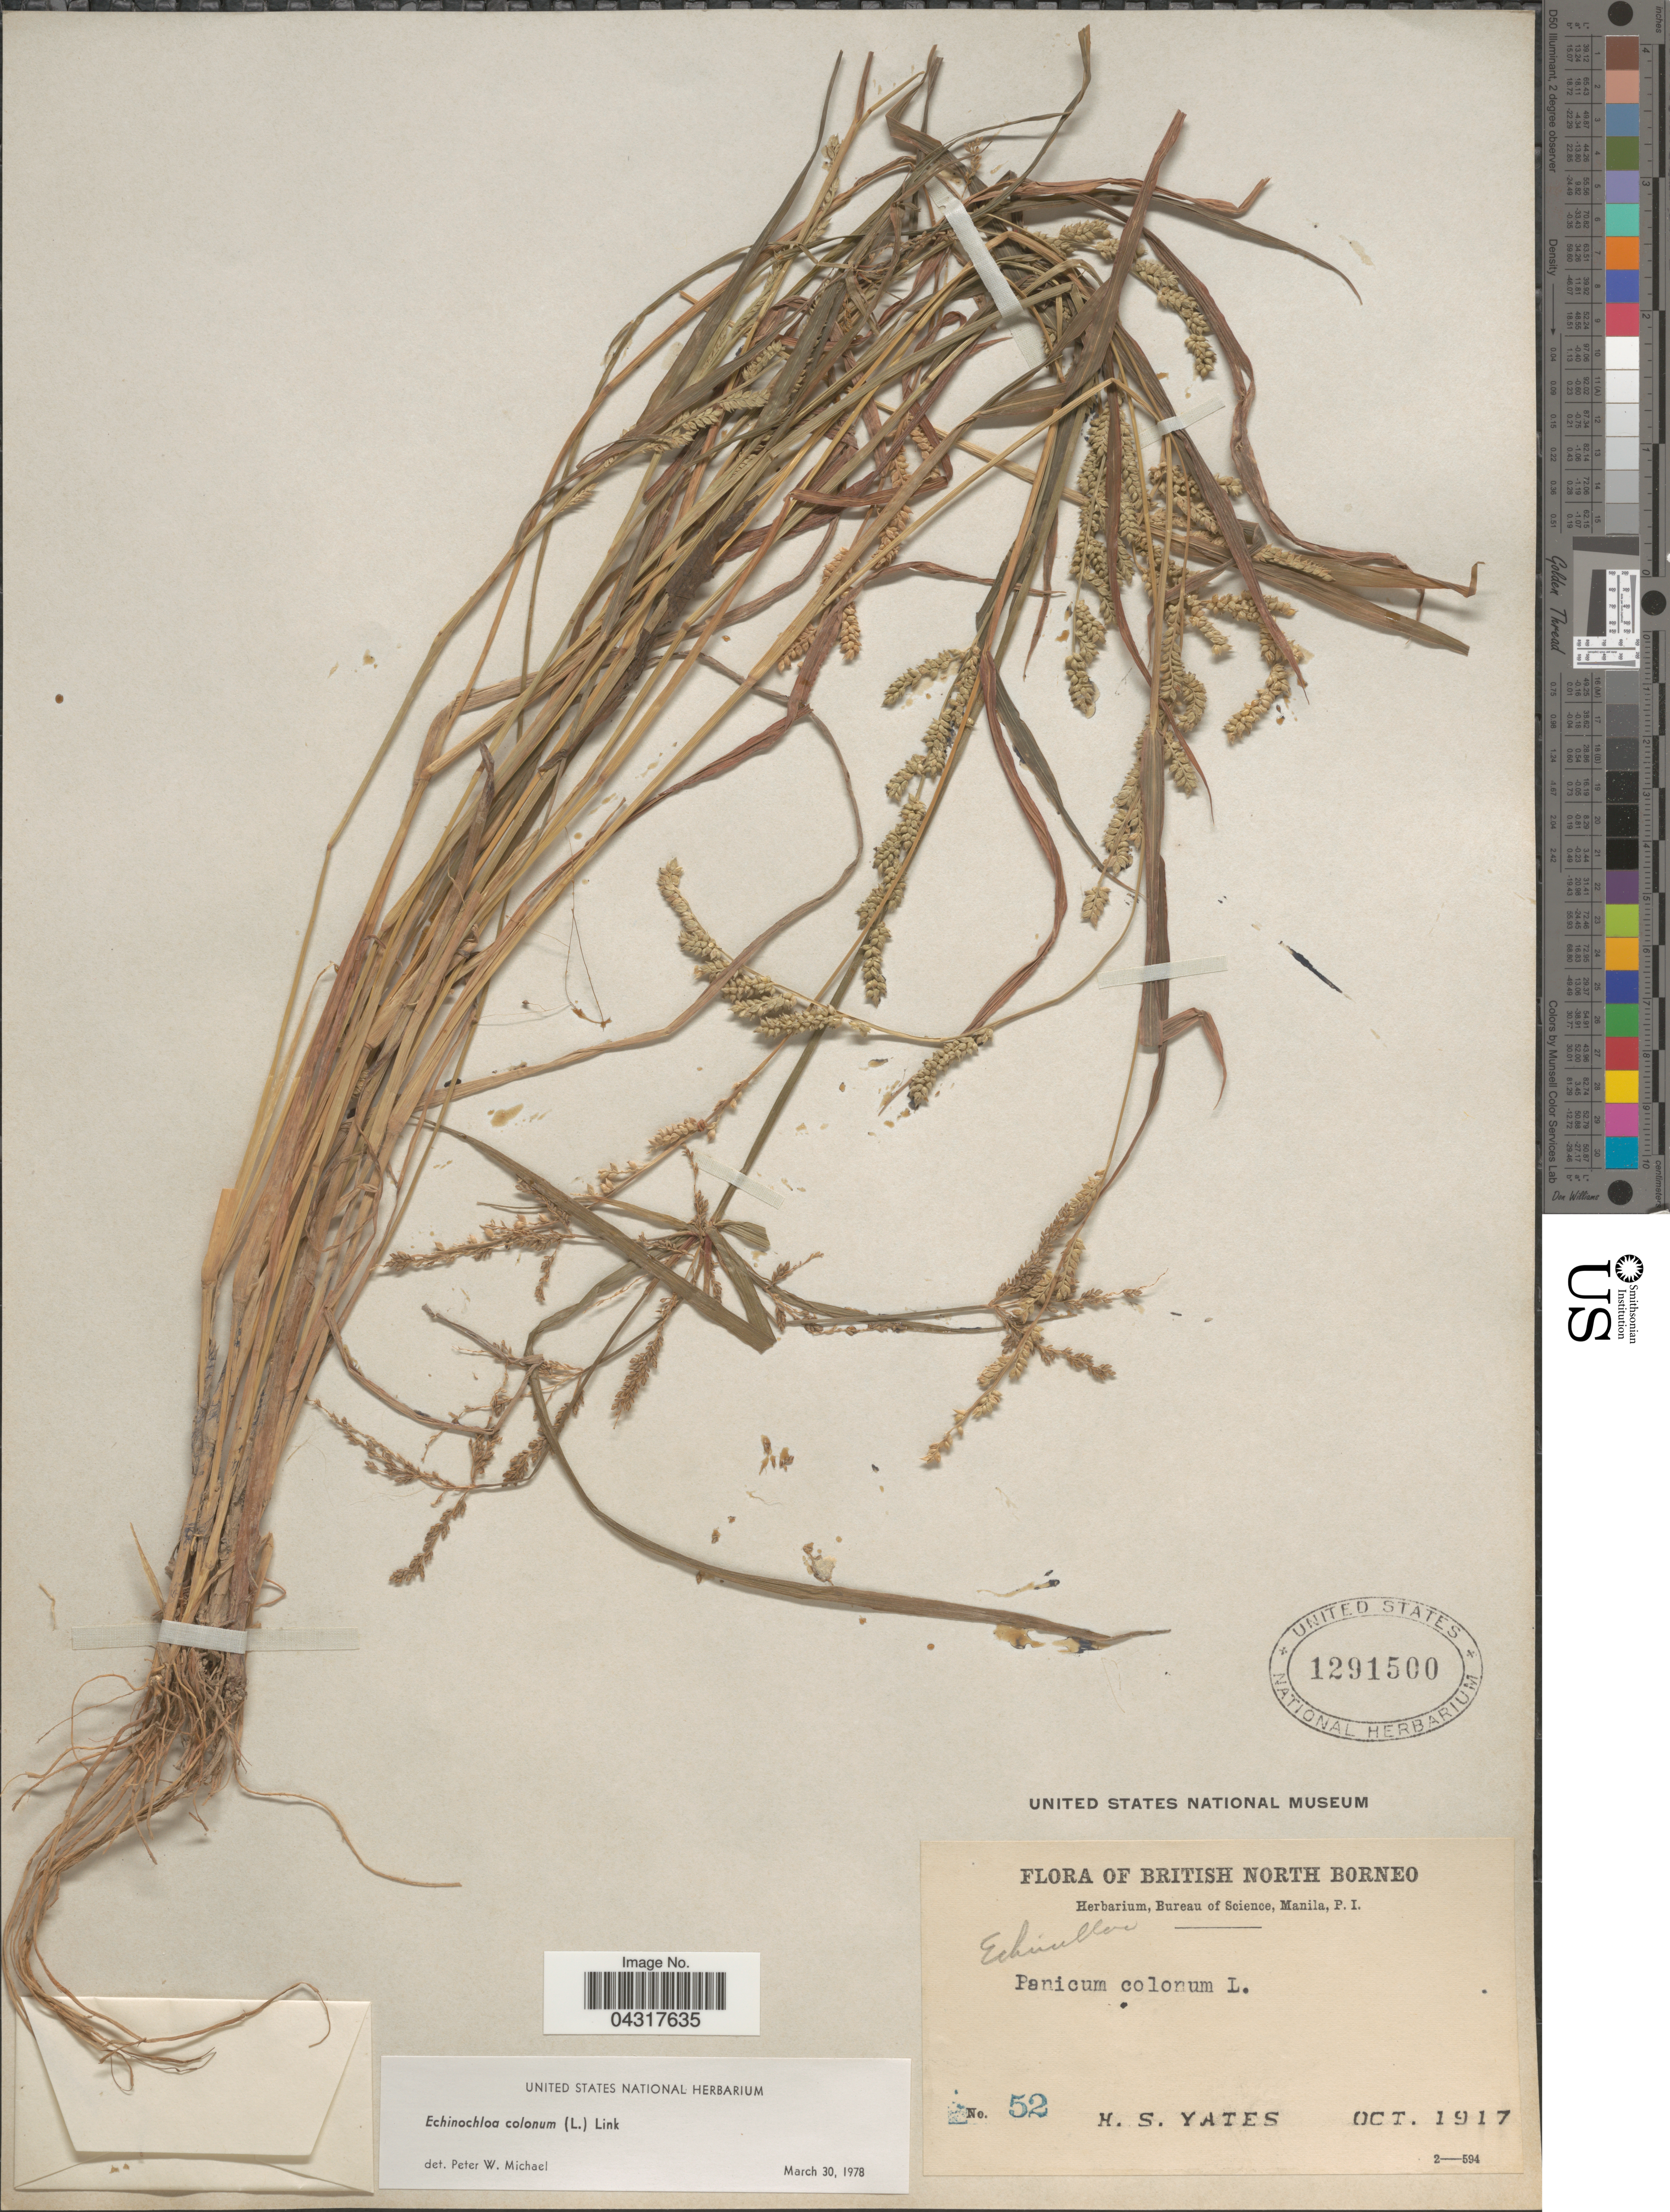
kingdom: Plantae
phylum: Tracheophyta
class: Liliopsida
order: Poales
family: Poaceae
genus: Echinochloa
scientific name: Echinochloa colona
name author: (L.) Link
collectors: H. S. Yates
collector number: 52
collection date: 1917-10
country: Malaysia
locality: British North Borneo.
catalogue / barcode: US 1291500